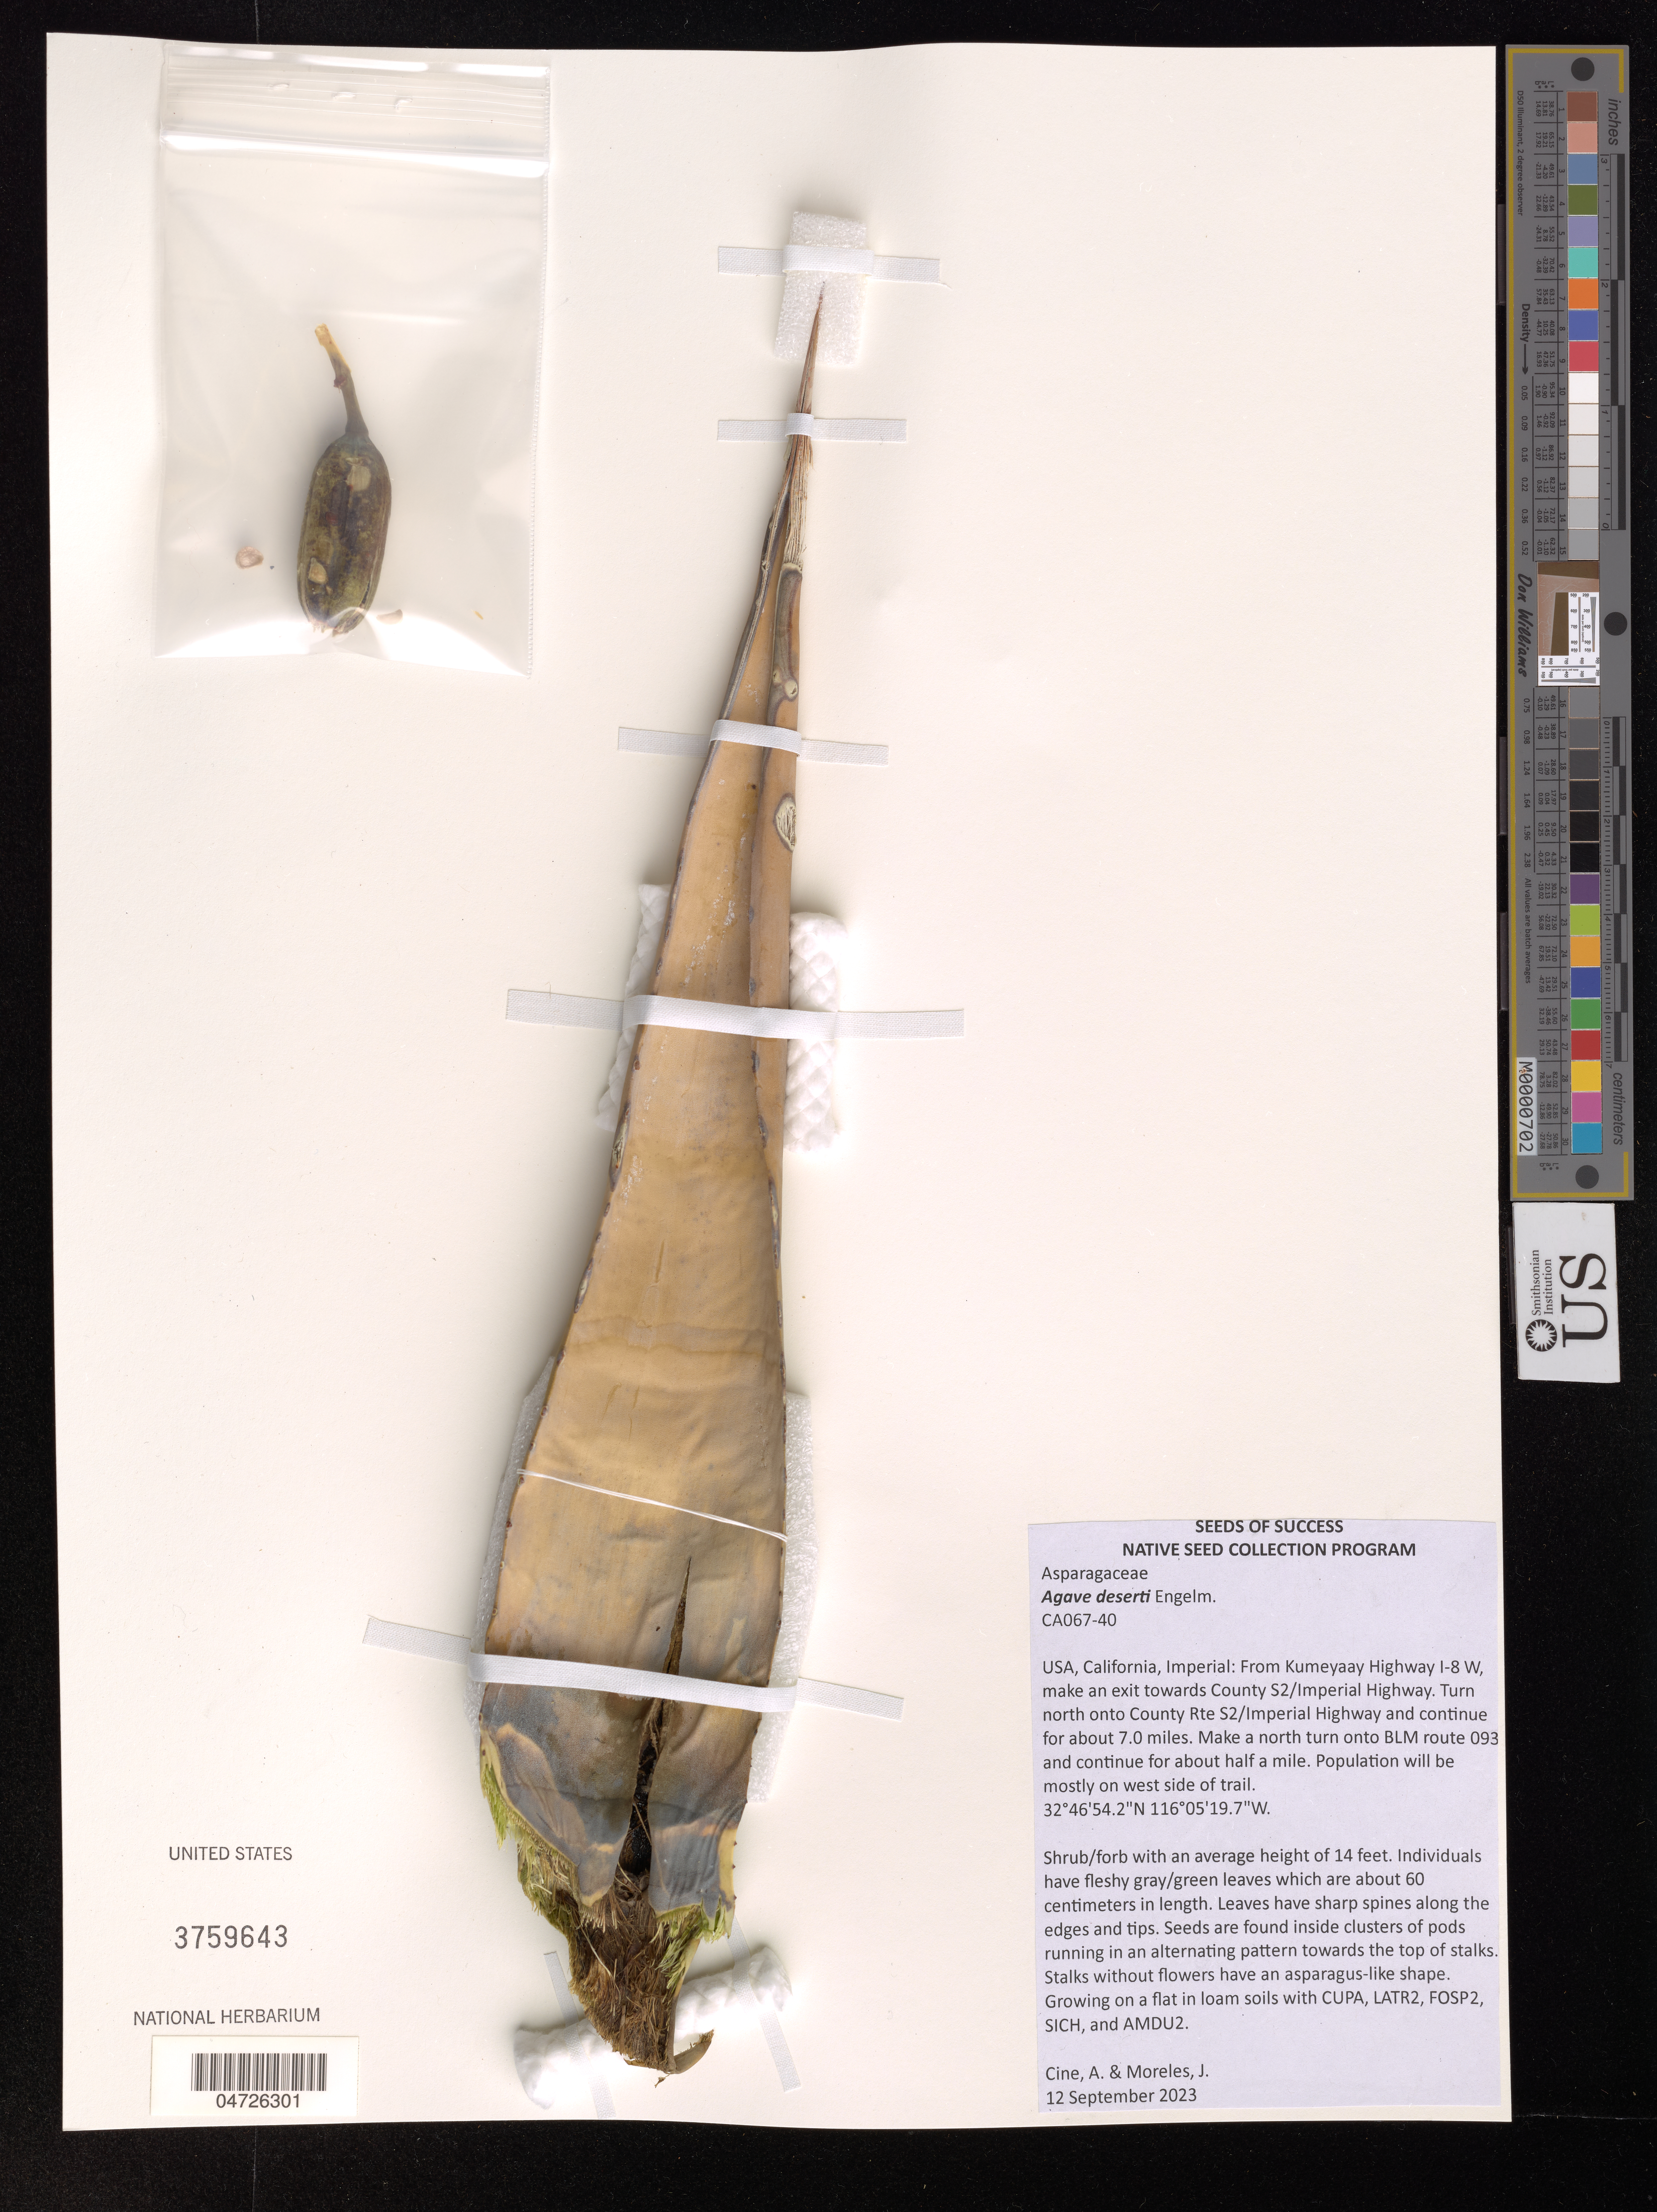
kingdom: Plantae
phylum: Tracheophyta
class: Liliopsida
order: Asparagales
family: Asparagaceae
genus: Agave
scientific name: Agave deserti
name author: Engelm.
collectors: A. Cine & J. Moreles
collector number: CA067-40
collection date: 2023-09-12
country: United States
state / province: California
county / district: Imperial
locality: Imperial: From Kumeyaay Highway I-8 W, make an exit towards County S2/Imperial Highway. Turn north onto County Rte S2/Imperial Highway and continue for about 7.0 miles. Make a north turn onto BLM route 093 and continue for about half a mile. Population will be mostly on west side of trail.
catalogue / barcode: US 3759643